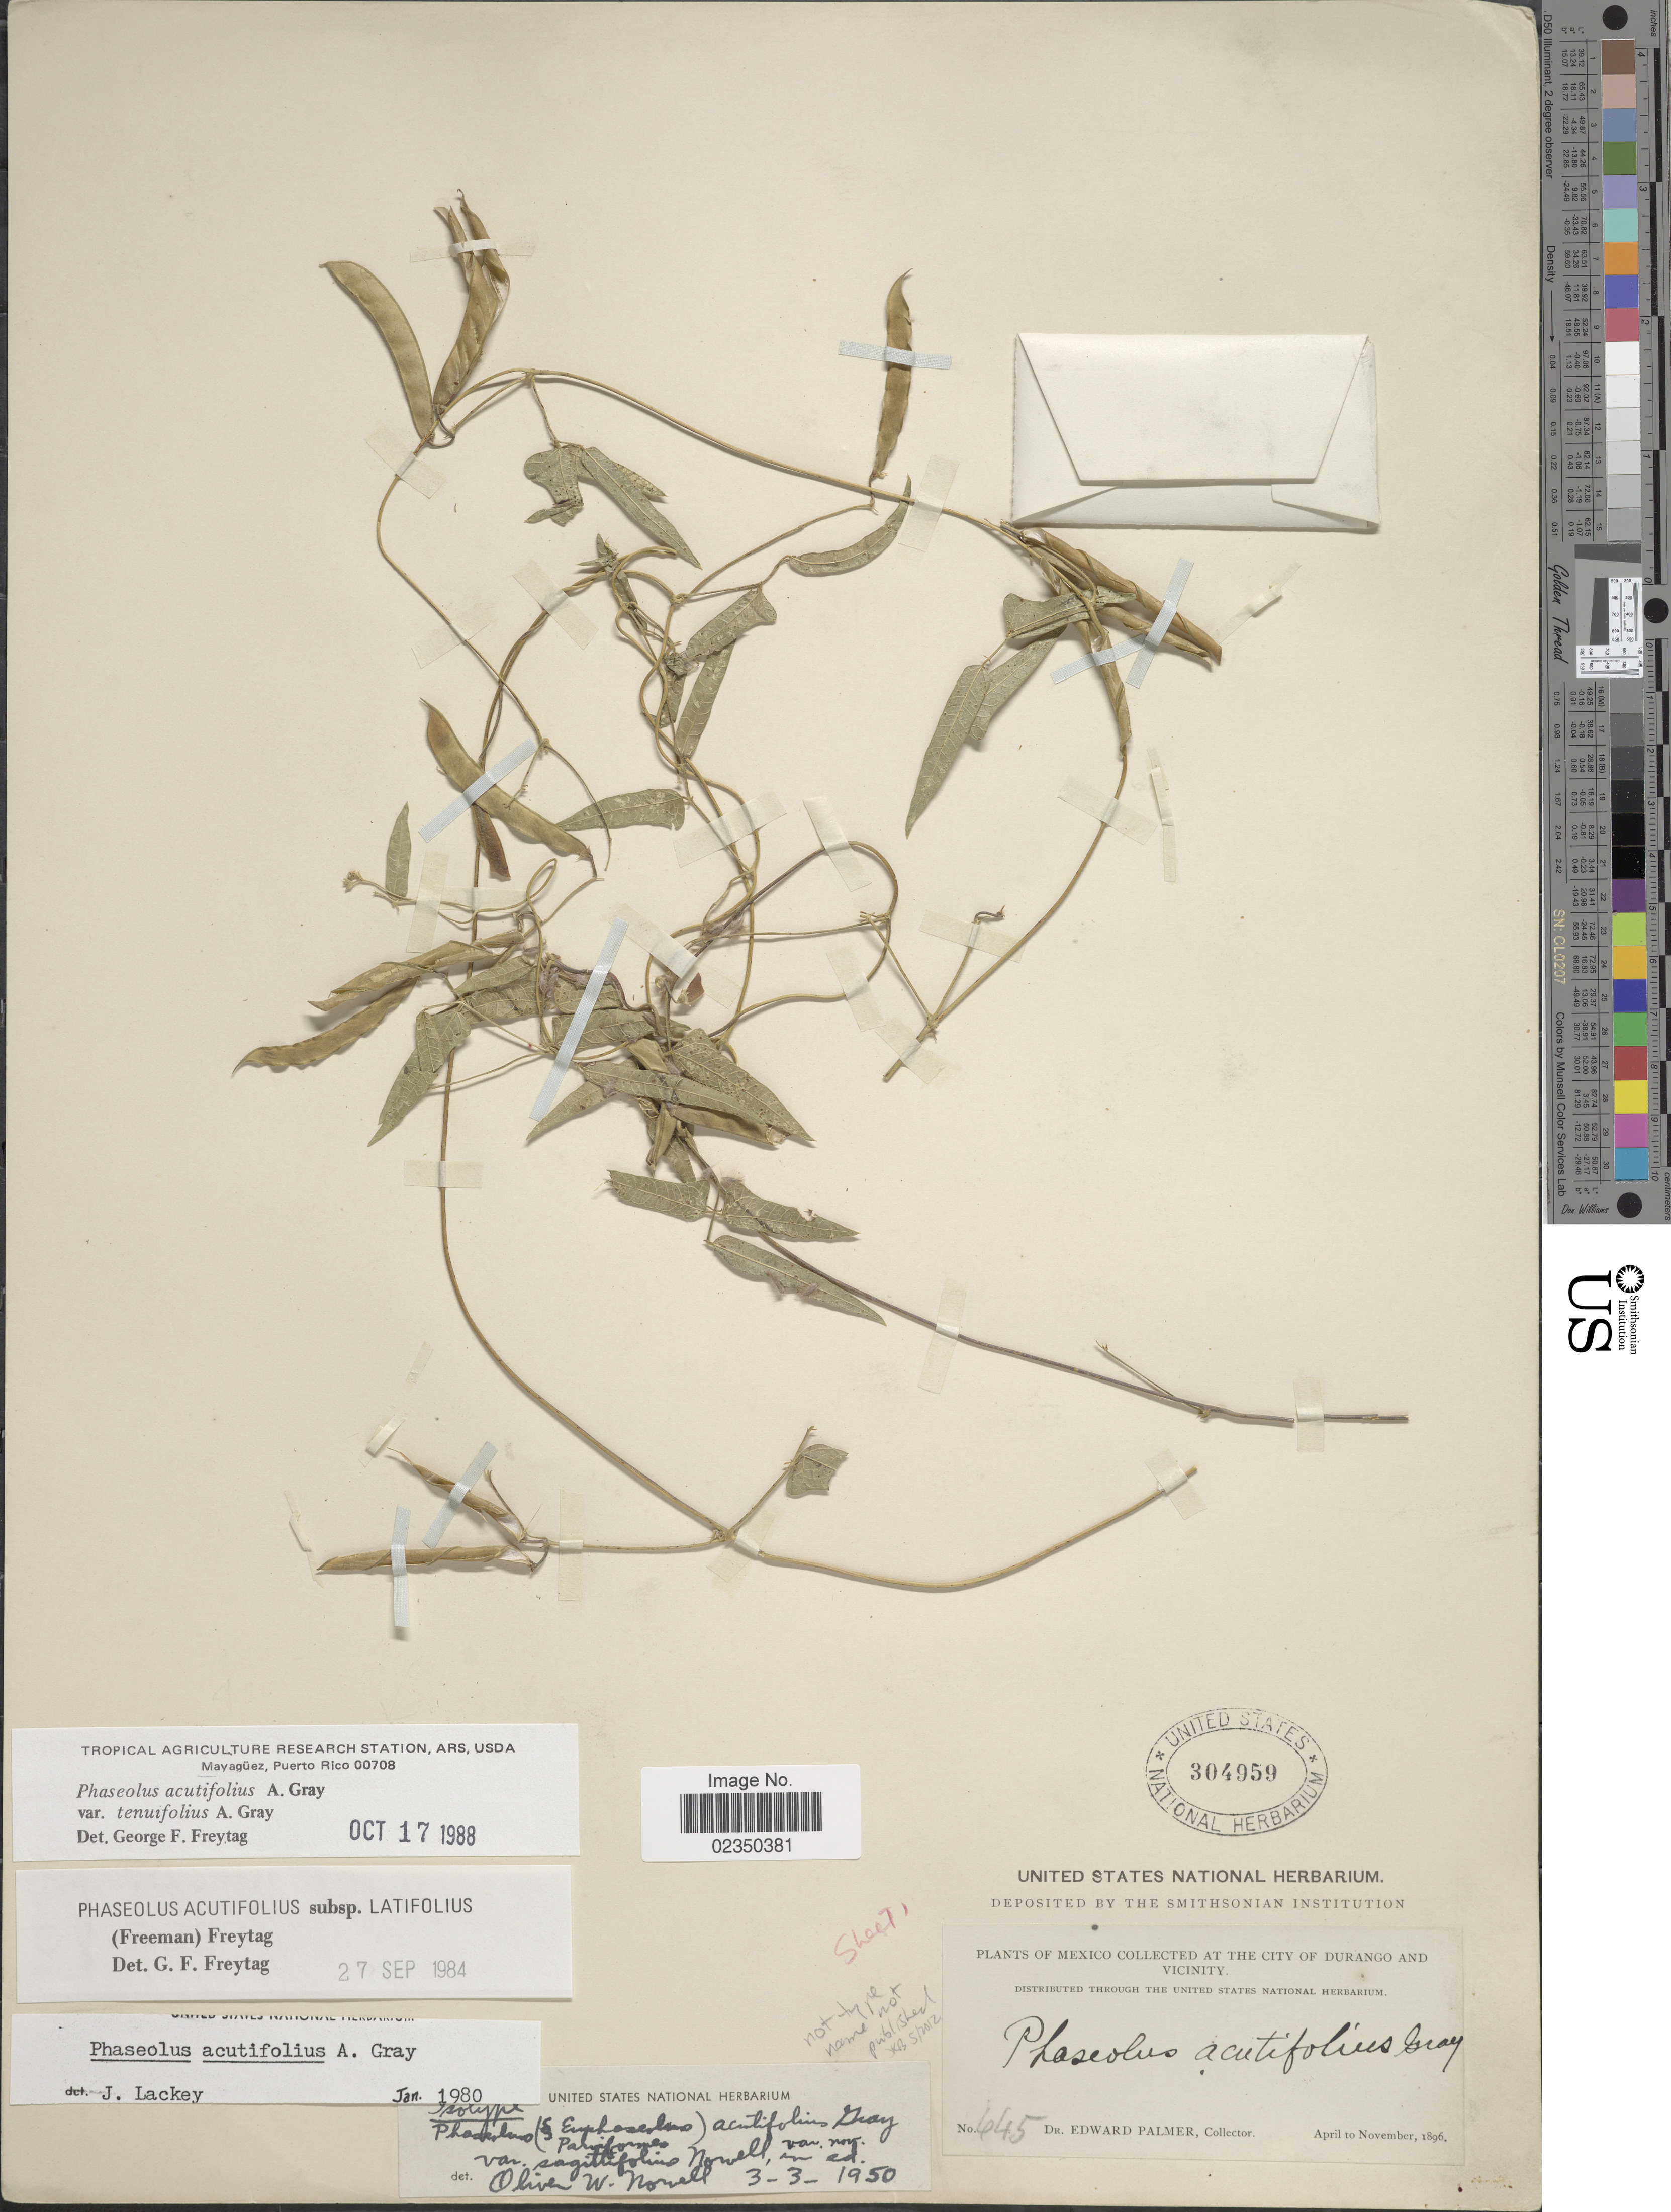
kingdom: Plantae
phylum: Tracheophyta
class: Magnoliopsida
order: Fabales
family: Fabaceae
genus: Phaseolus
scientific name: Phaseolus acutifolius var. tenuifolius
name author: A. Gray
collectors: E. Palmer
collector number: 645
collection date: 1896-04/1896-11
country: Mexico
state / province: Durango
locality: At the City of Durango an Vicinity.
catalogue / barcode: US 304959